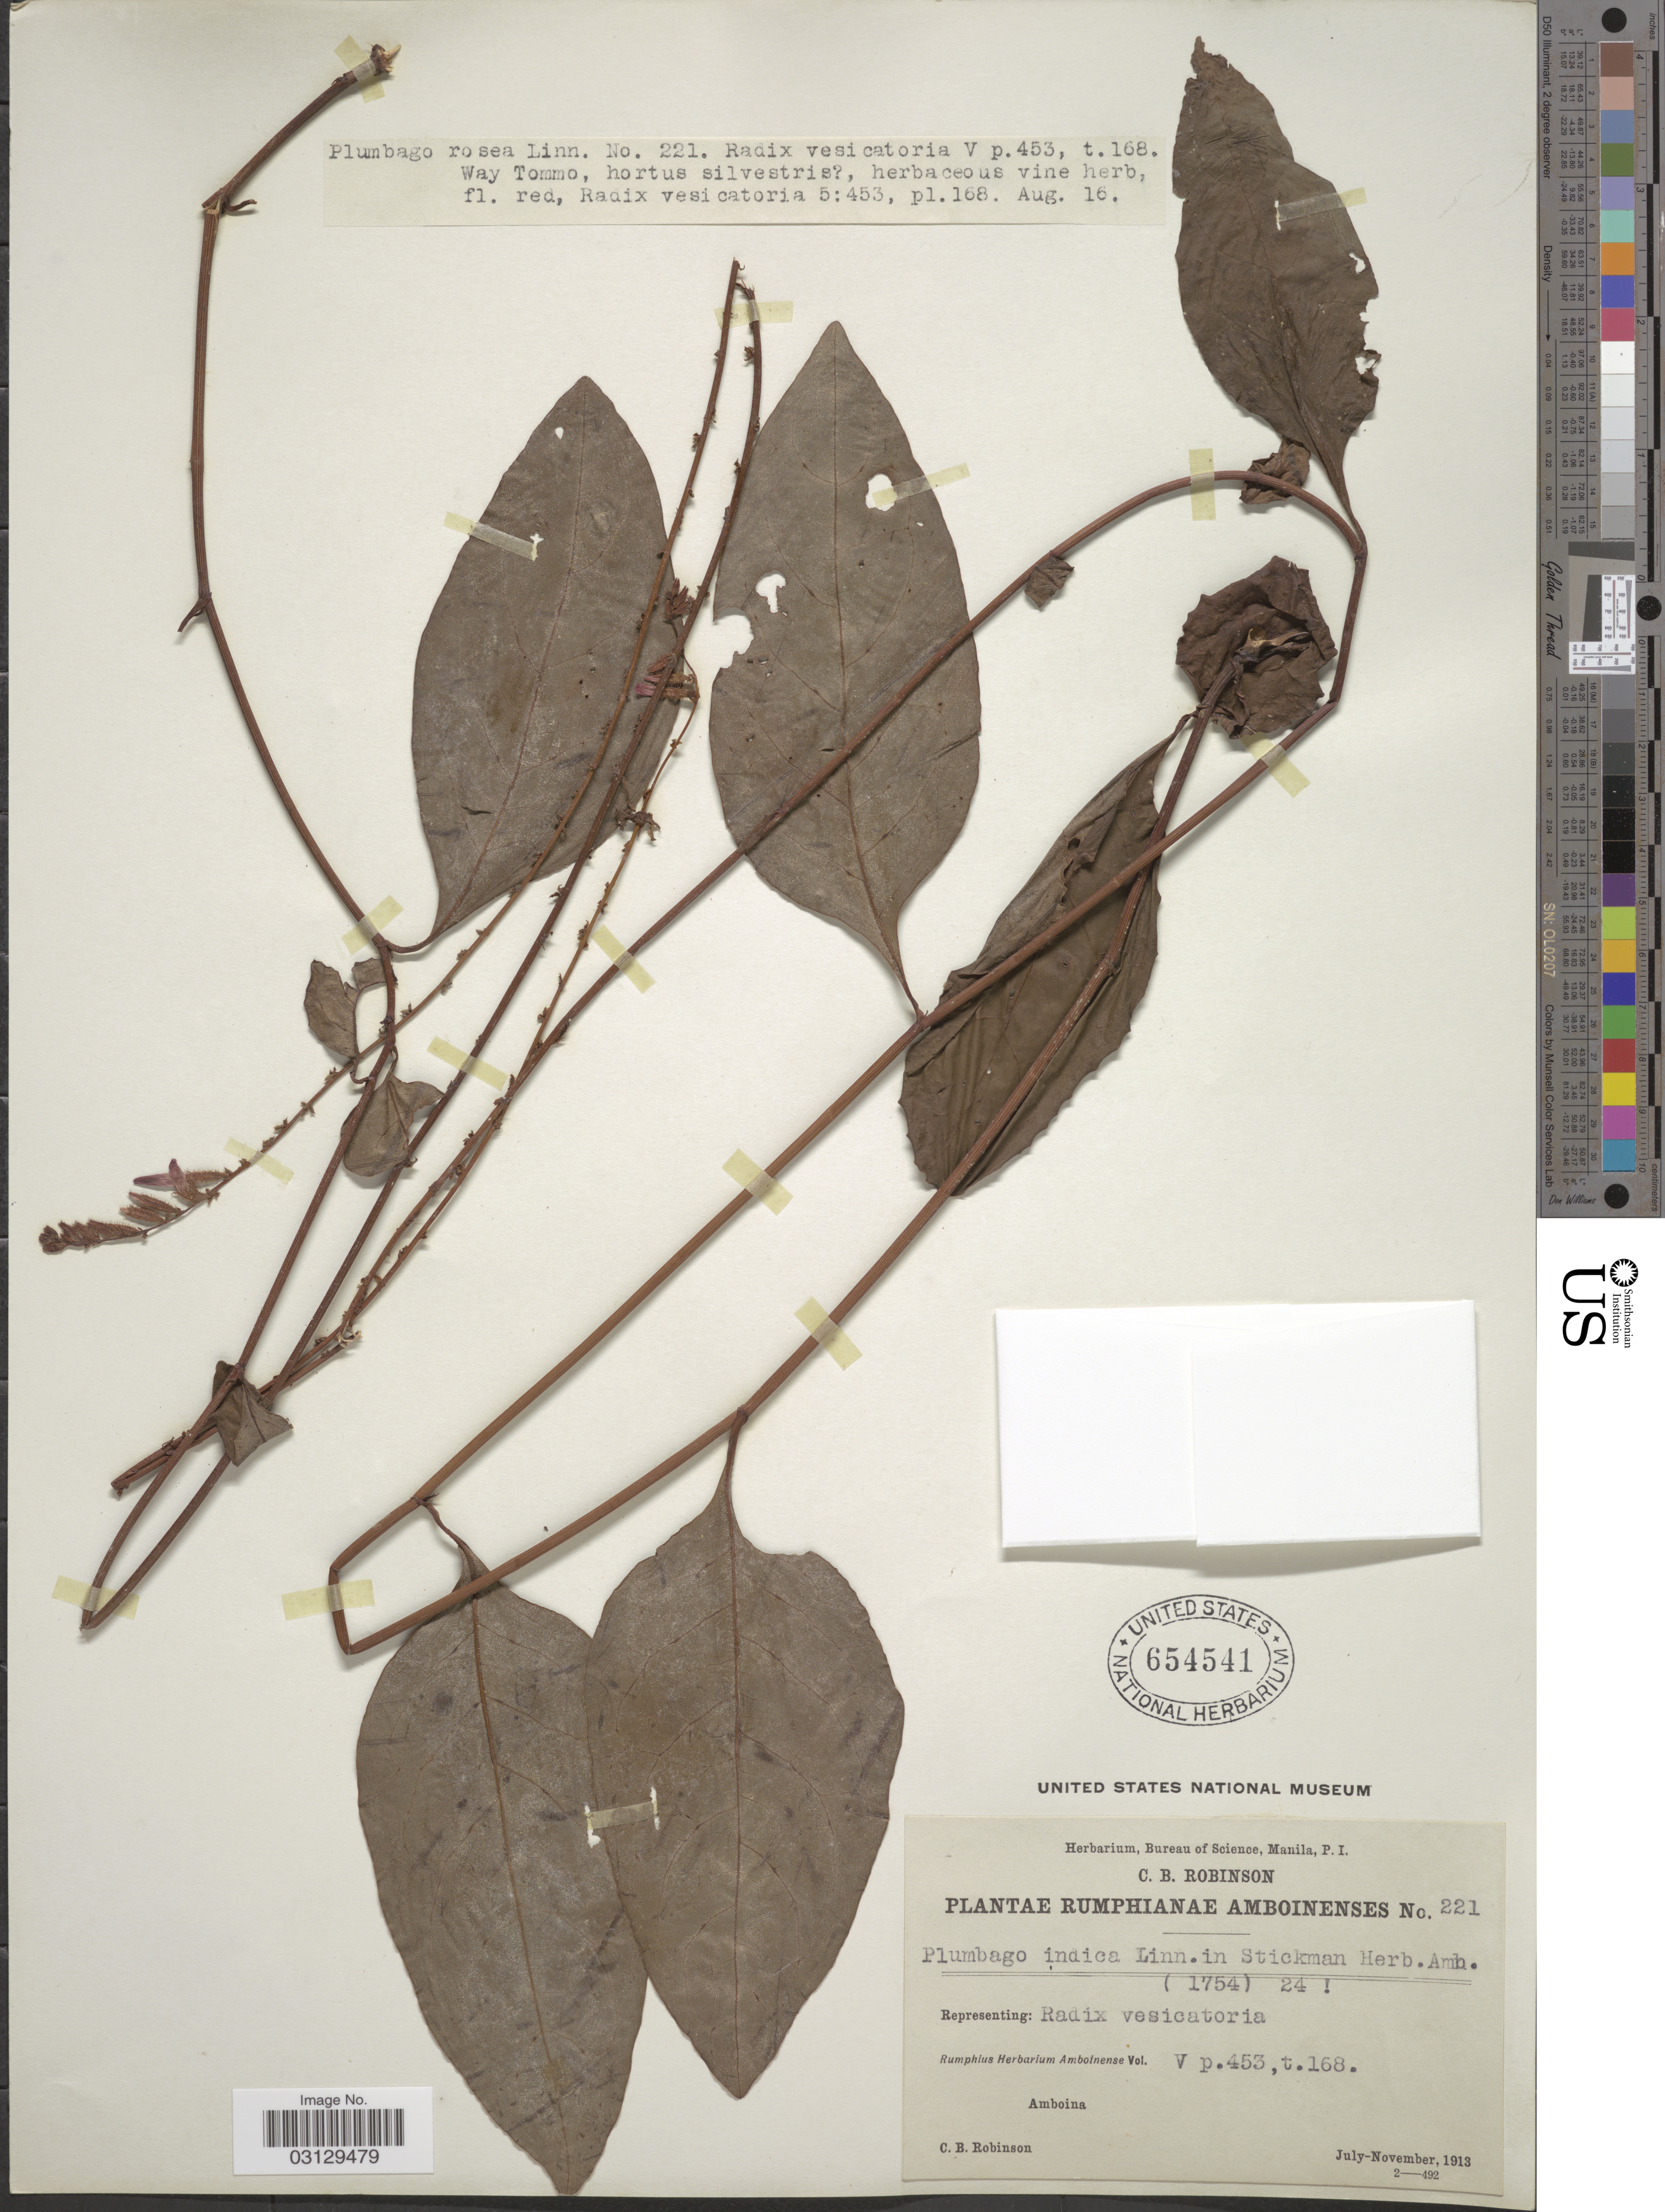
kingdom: Plantae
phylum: Tracheophyta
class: Magnoliopsida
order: Caryophyllales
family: Plumbaginaceae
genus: Plumbago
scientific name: Plumbago indica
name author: L.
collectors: C. Robinson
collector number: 221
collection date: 1913-08-16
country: Indonesia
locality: Amboina.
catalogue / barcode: US 654541